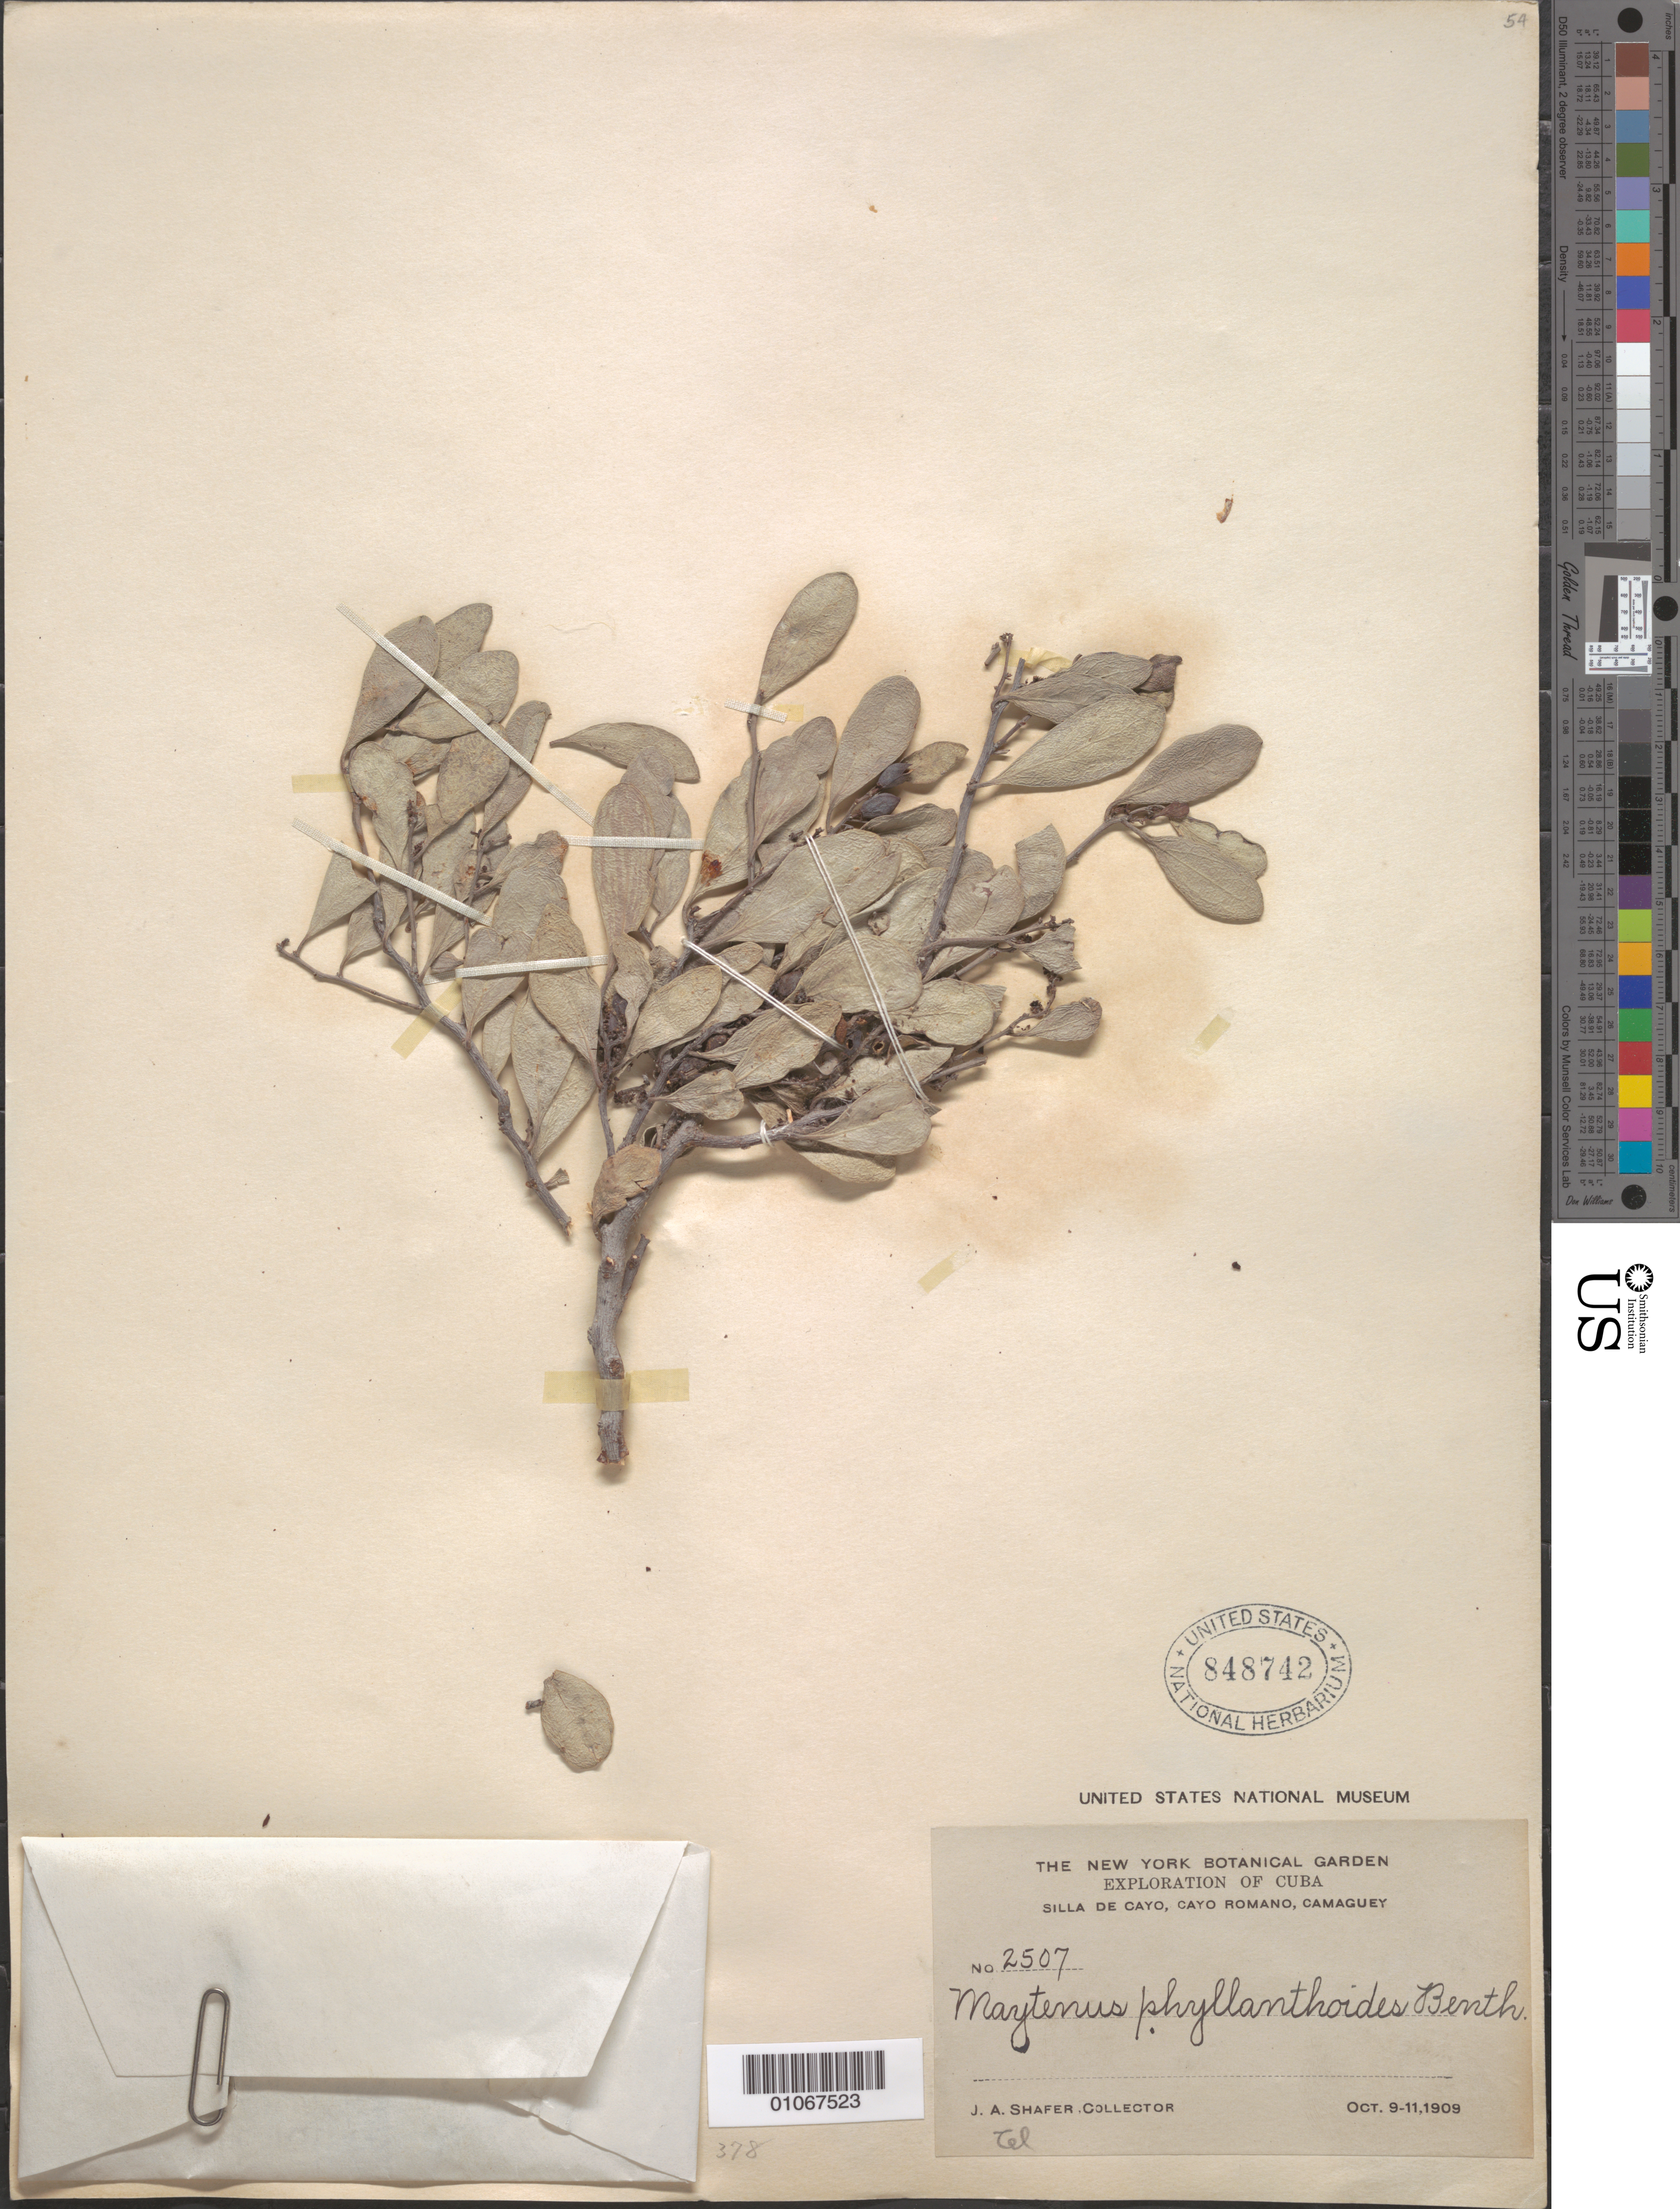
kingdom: Plantae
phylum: Tracheophyta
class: Magnoliopsida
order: Celastrales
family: Celastraceae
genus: Tricerma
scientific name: Tricerma phyllanthoides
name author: (Benth.) Lundell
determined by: Strong, Mark T., (BOT), Smithsonian Institution - National Museum of Natural History (UNITED STATES)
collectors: J. A. Shafer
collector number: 2507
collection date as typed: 09 Oct 1909 to 11 Oct 1909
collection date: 1909-10-09/1909-10-11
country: Cuba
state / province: Camagüey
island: Cuba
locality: Silla de Cayo Romano, Camaguey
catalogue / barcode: US 848742